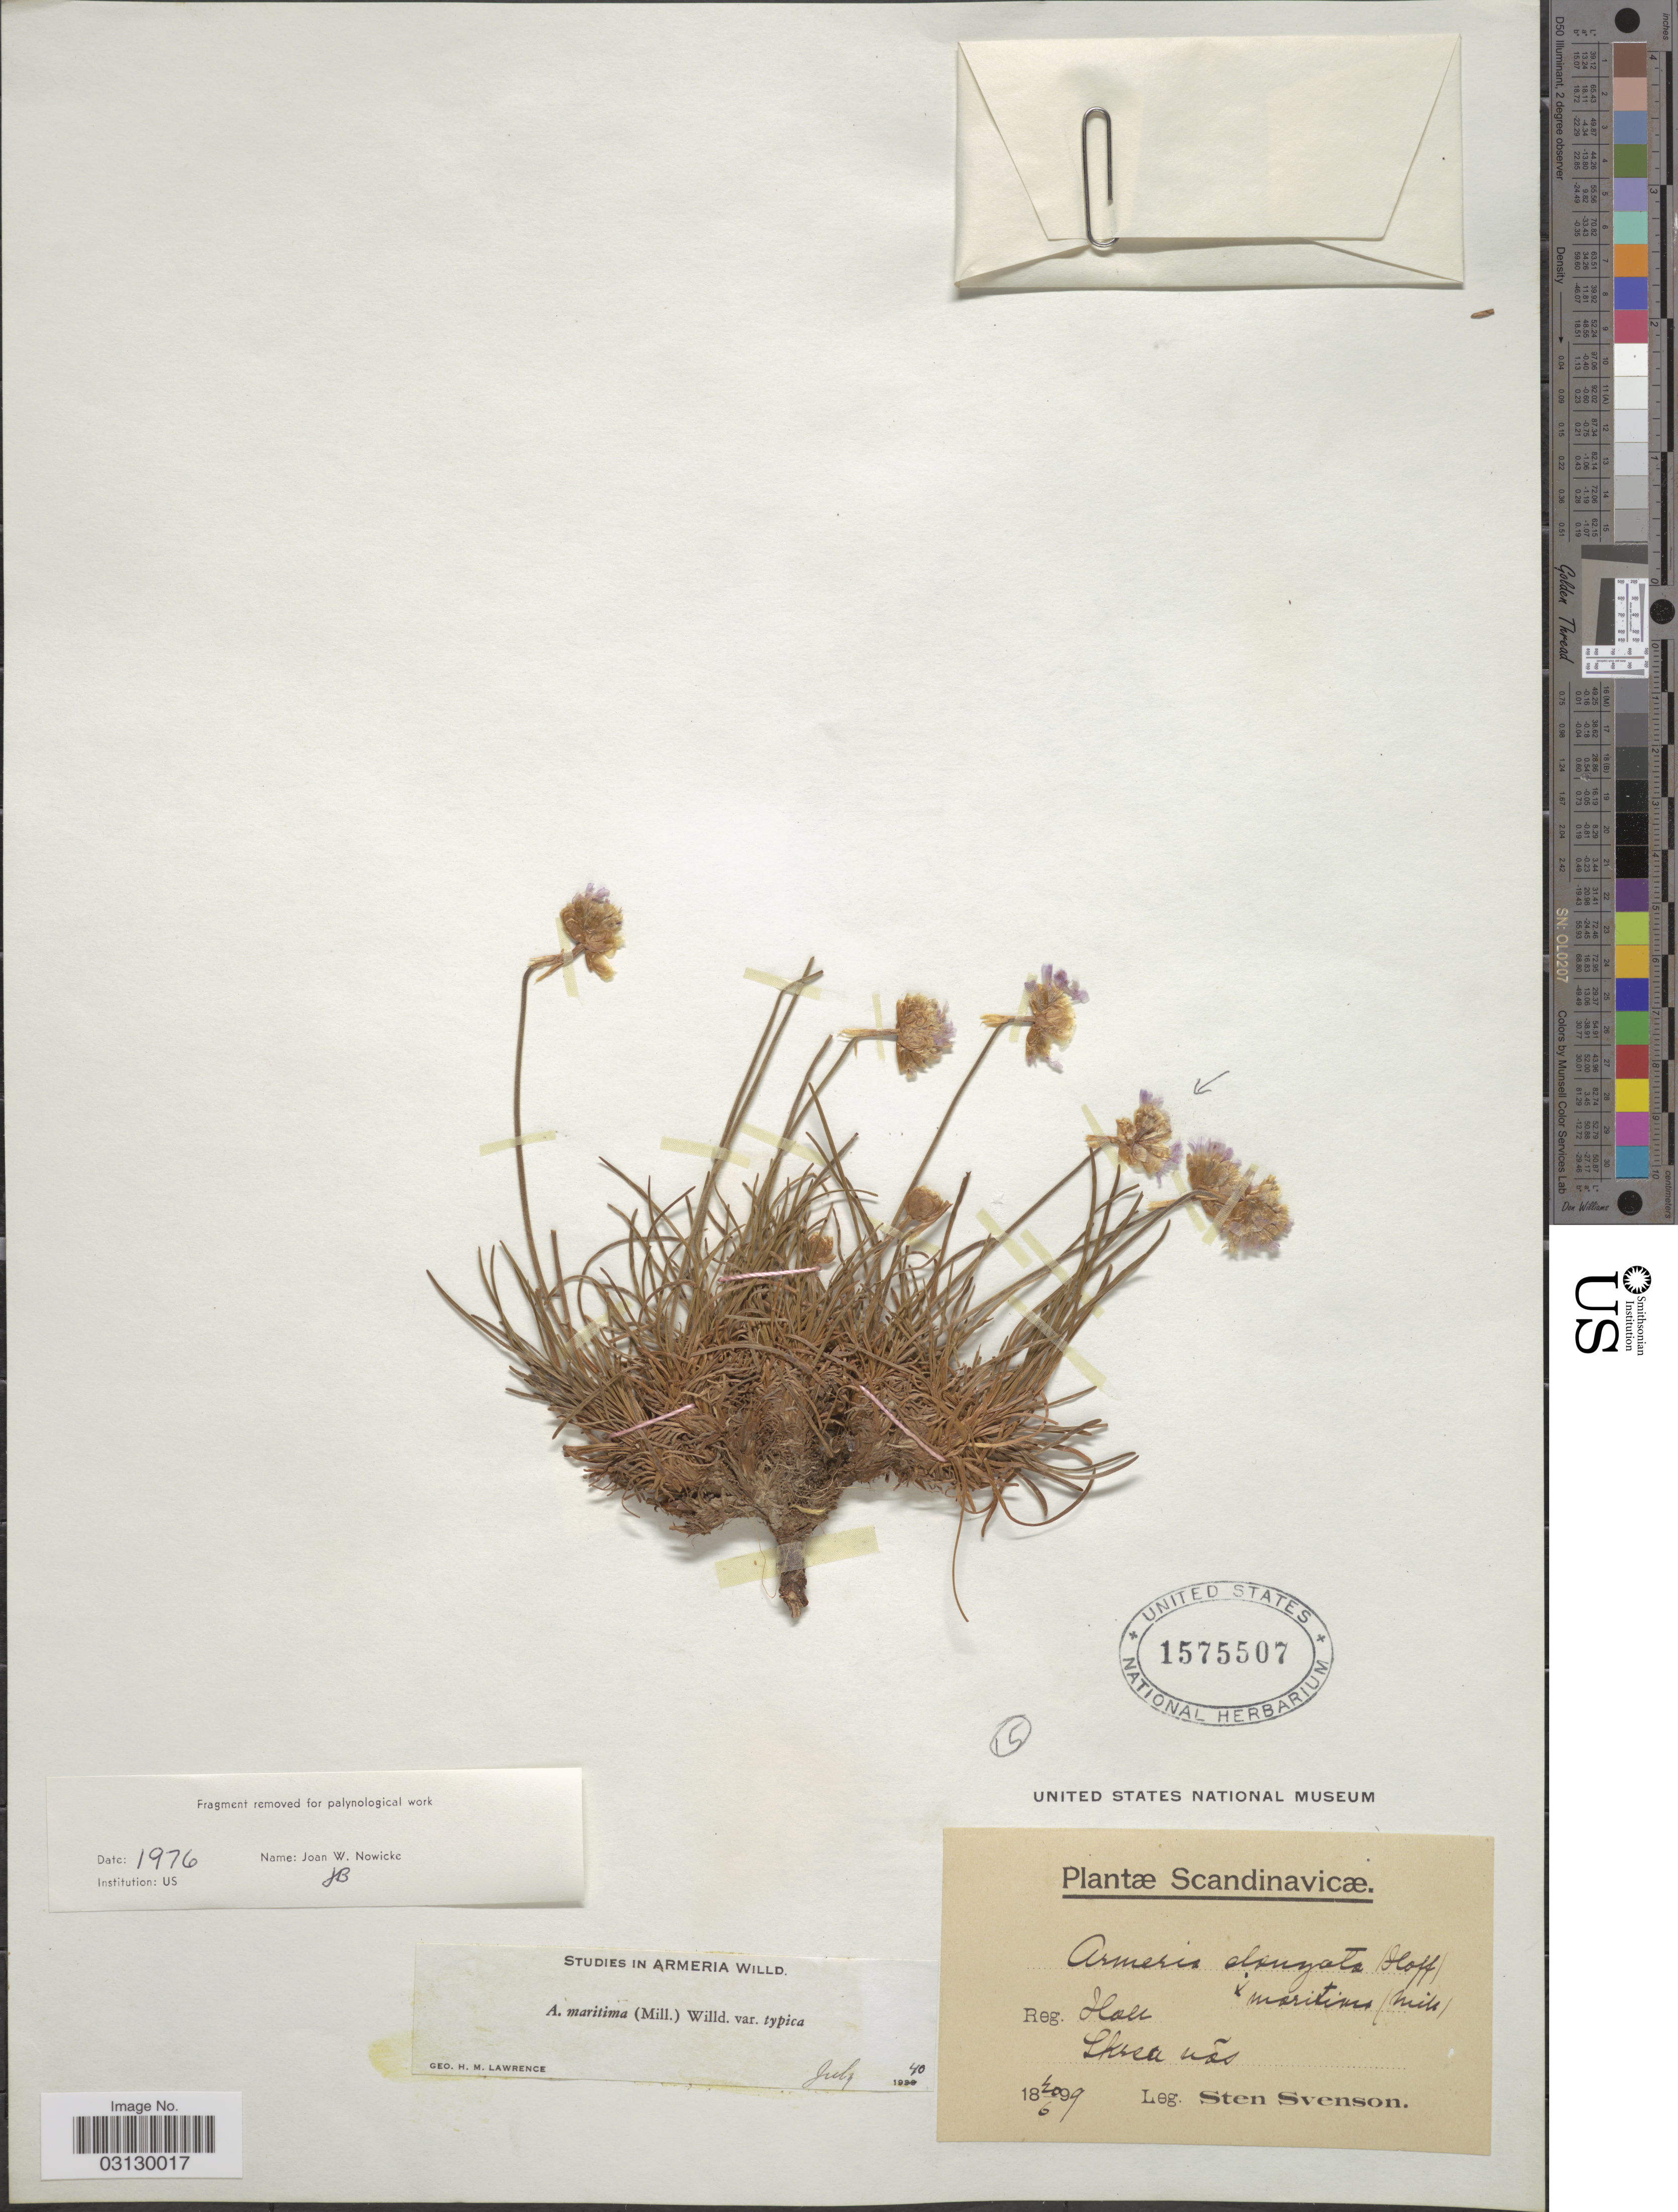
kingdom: Plantae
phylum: Tracheophyta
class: Magnoliopsida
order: Caryophyllales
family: Plumbaginaceae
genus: Armeria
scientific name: Armeria maritima subsp. maritima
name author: (Mill.) Willd.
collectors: S. Svenson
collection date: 1899-06-20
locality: Scandinavicæ. Reg. Holl, Sksell nõs. [interpreted]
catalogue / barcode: US 1575507